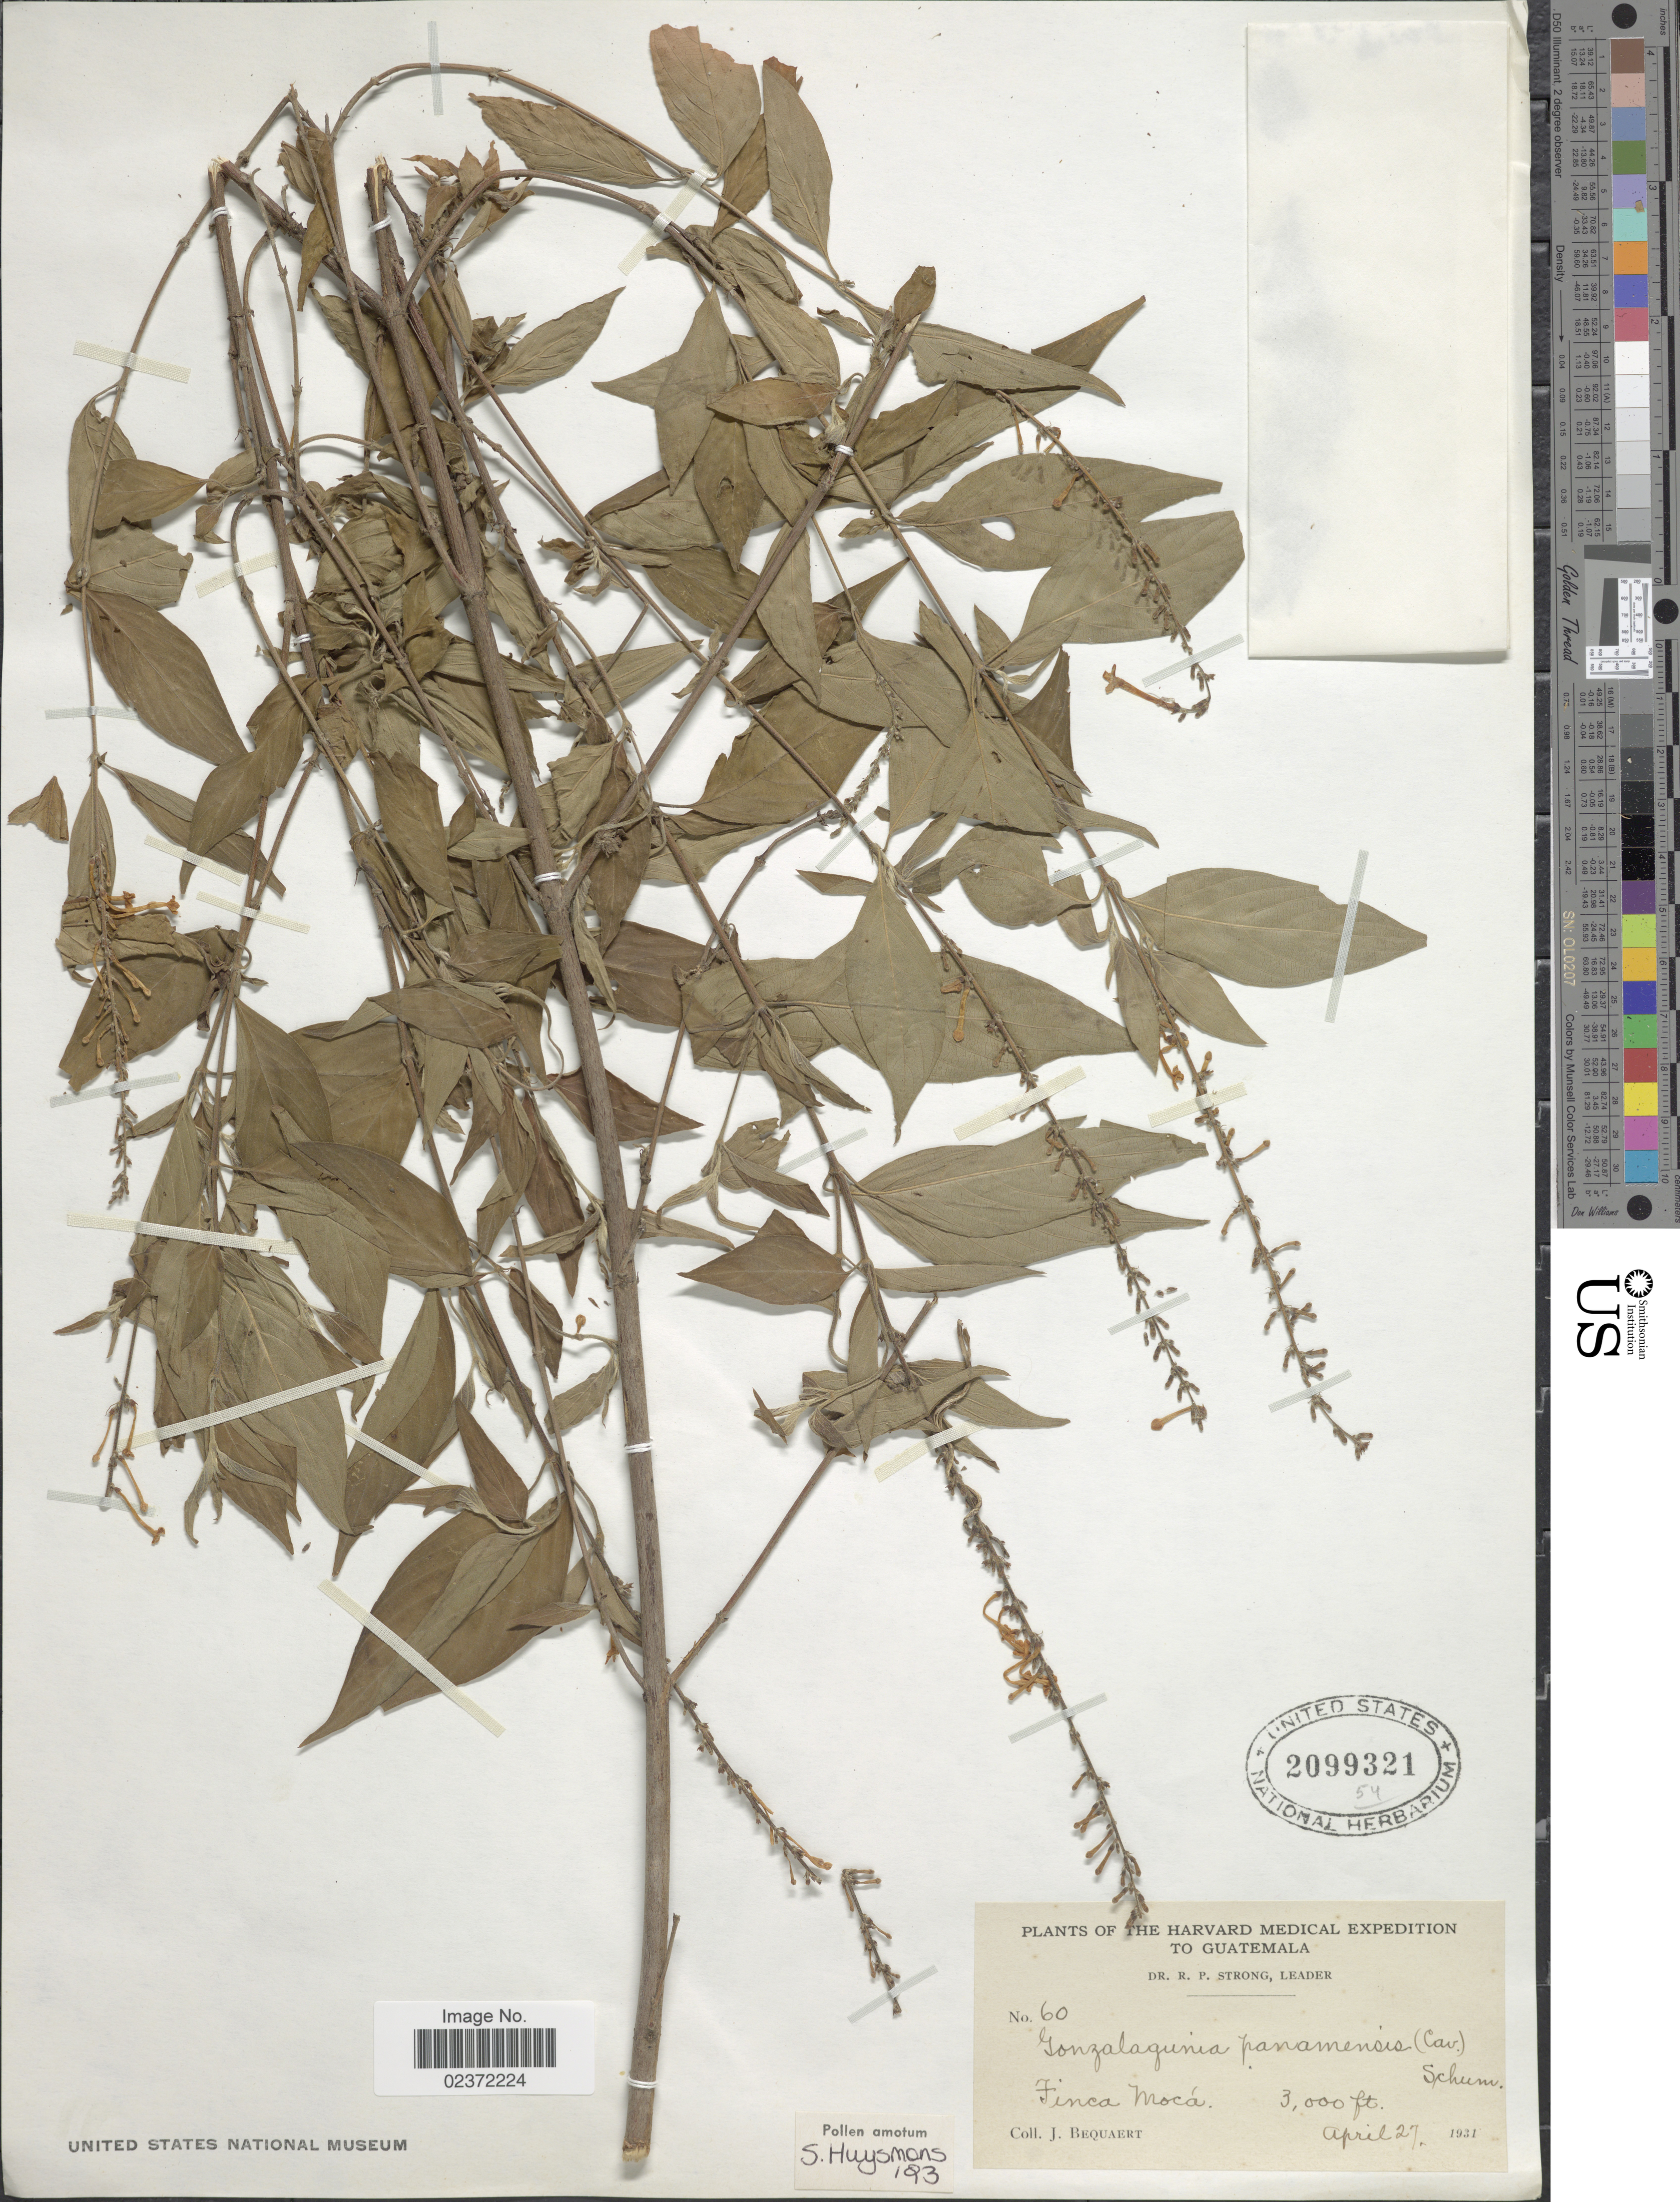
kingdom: Plantae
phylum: Tracheophyta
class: Magnoliopsida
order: Gentianales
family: Rubiaceae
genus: Gonzalagunia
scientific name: Gonzalagunia panamensis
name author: (Cav.) K. Schum.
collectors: J. Bequaert & R. Strong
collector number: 60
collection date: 1931-04-27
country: Guatemala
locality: Harvard Medical, to Guatemala, Finca Moca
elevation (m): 914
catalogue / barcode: US 2099321